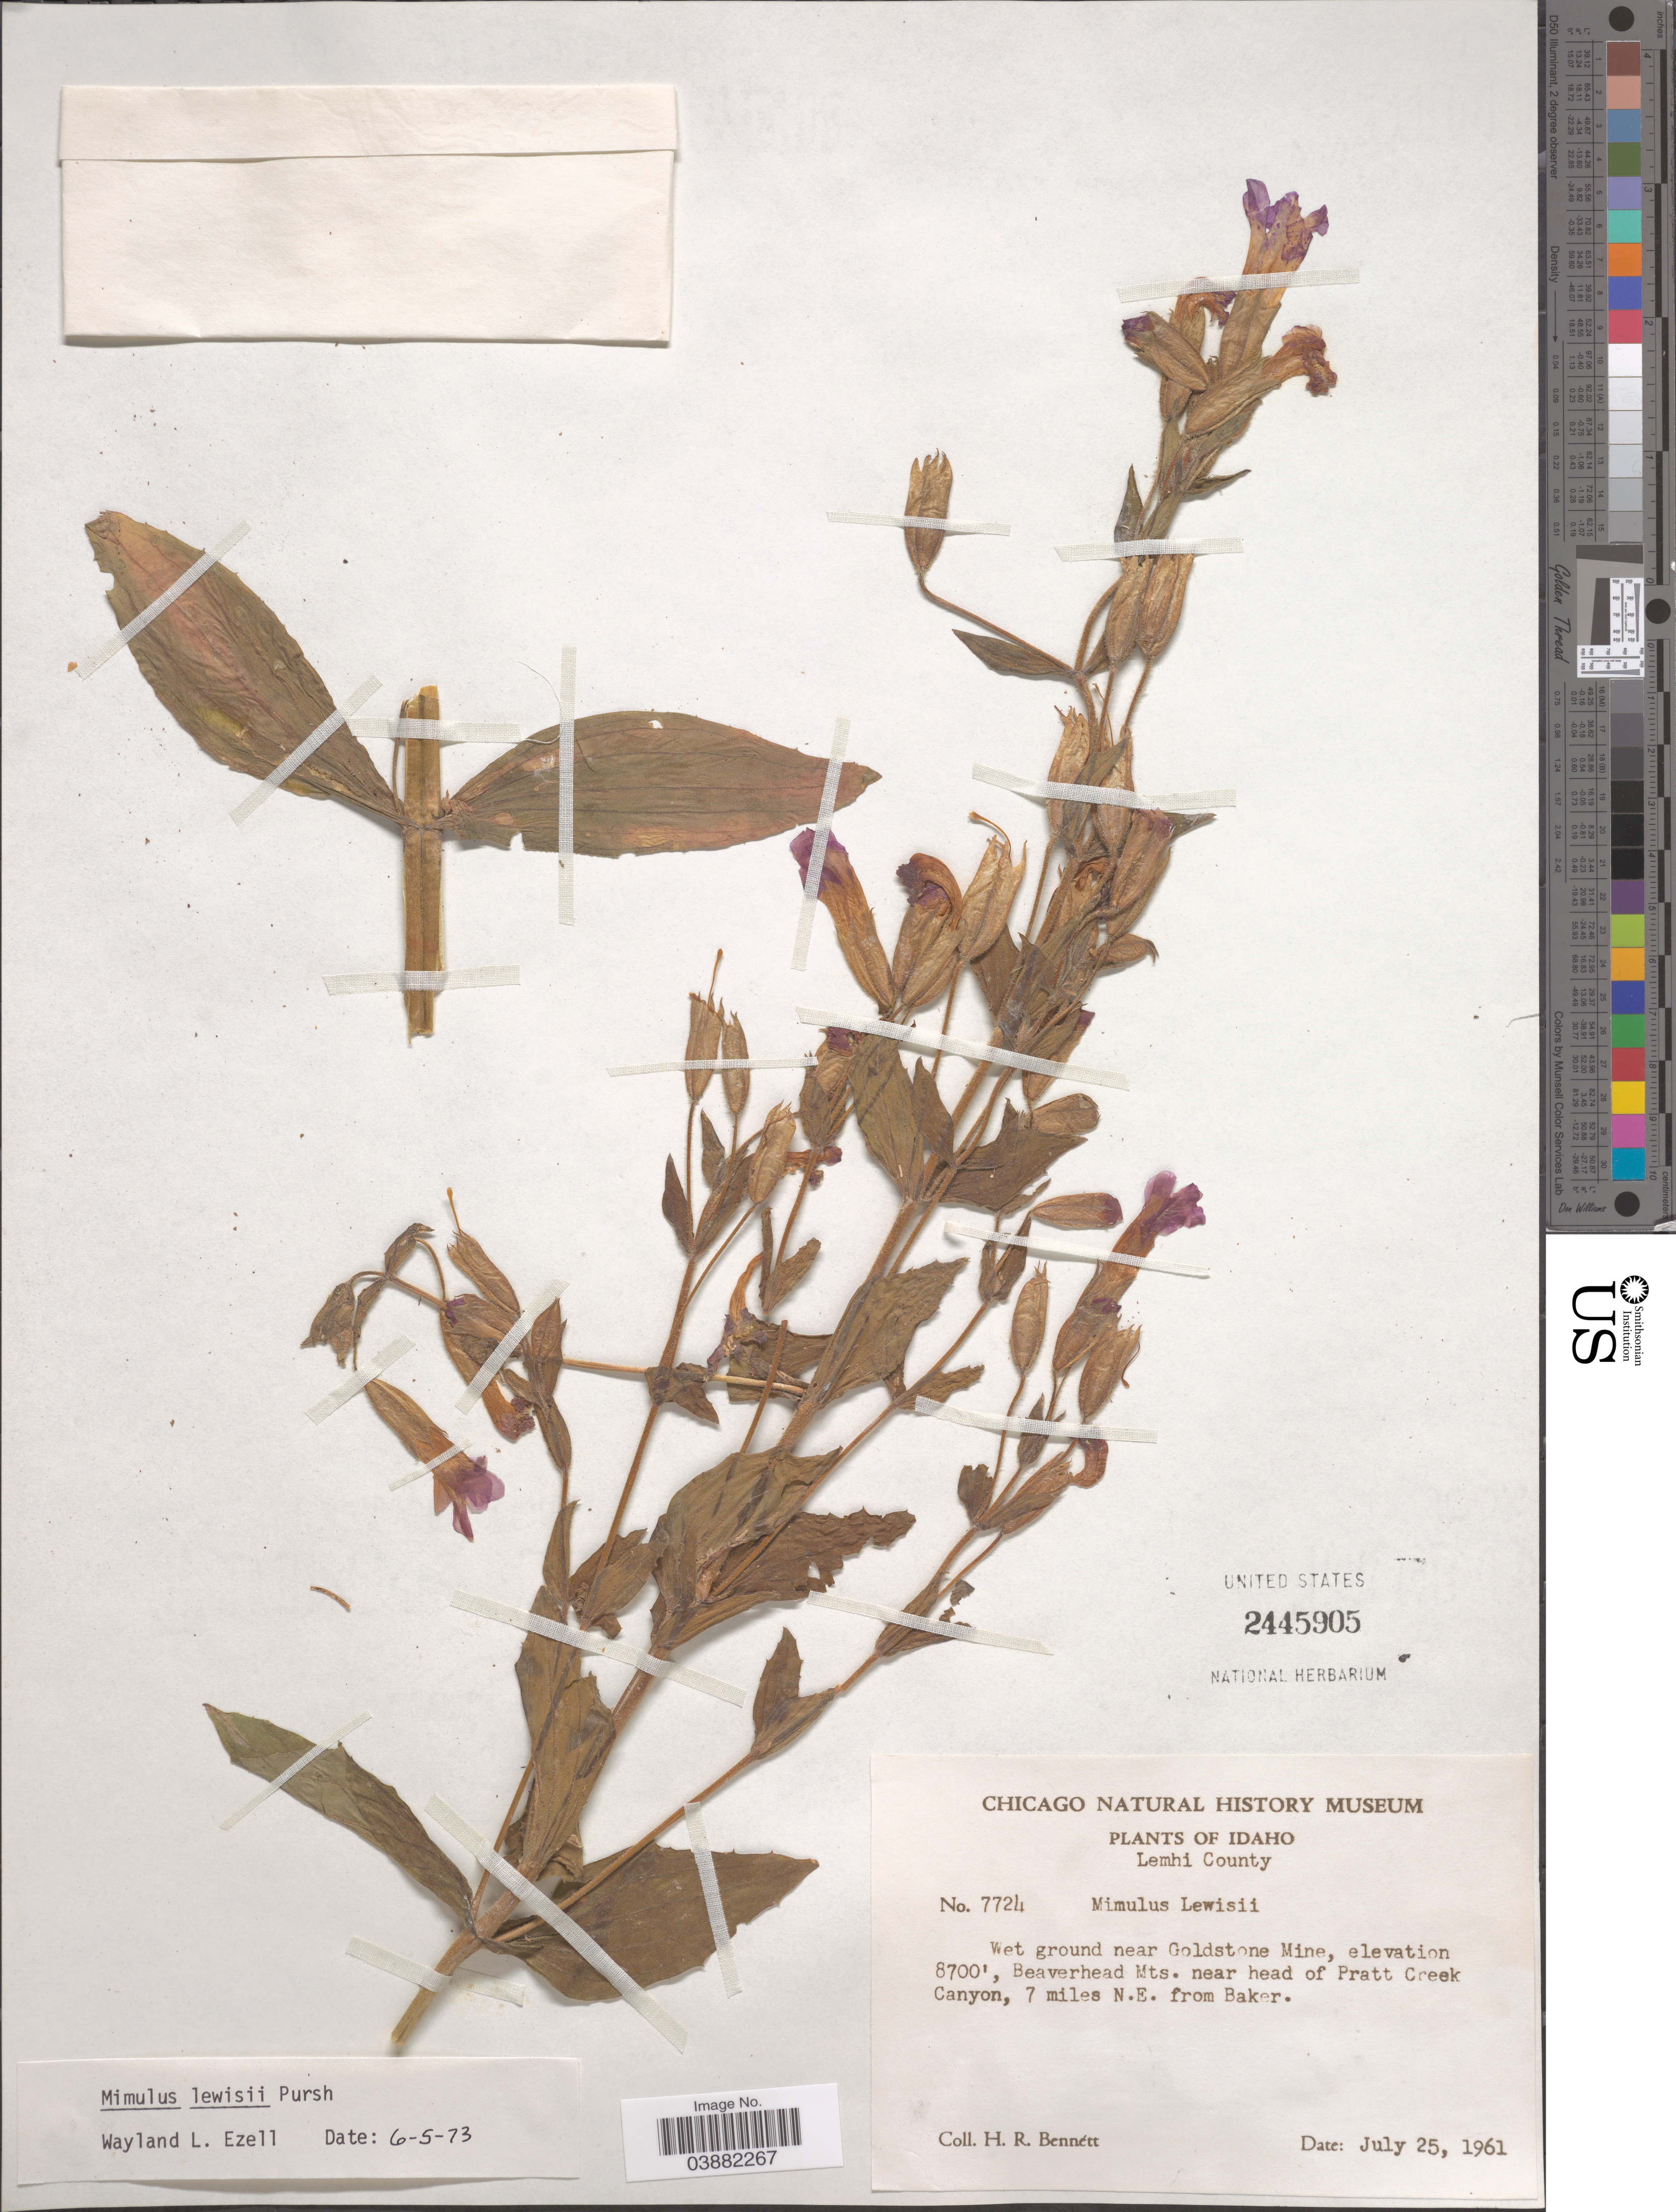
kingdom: Plantae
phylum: Tracheophyta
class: Magnoliopsida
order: Lamiales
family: Phrymaceae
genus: Mimulus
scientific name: Mimulus lewisii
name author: Pursh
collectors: H. R. Bennett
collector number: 7724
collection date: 1961-07-25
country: United States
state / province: Idaho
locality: Lemhi County. Near Goldstone Mine, Beaverhead Mts. near head of Pratt Creek Canyon, 7 miles N.E. from Baker.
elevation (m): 2652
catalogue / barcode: US 2445905